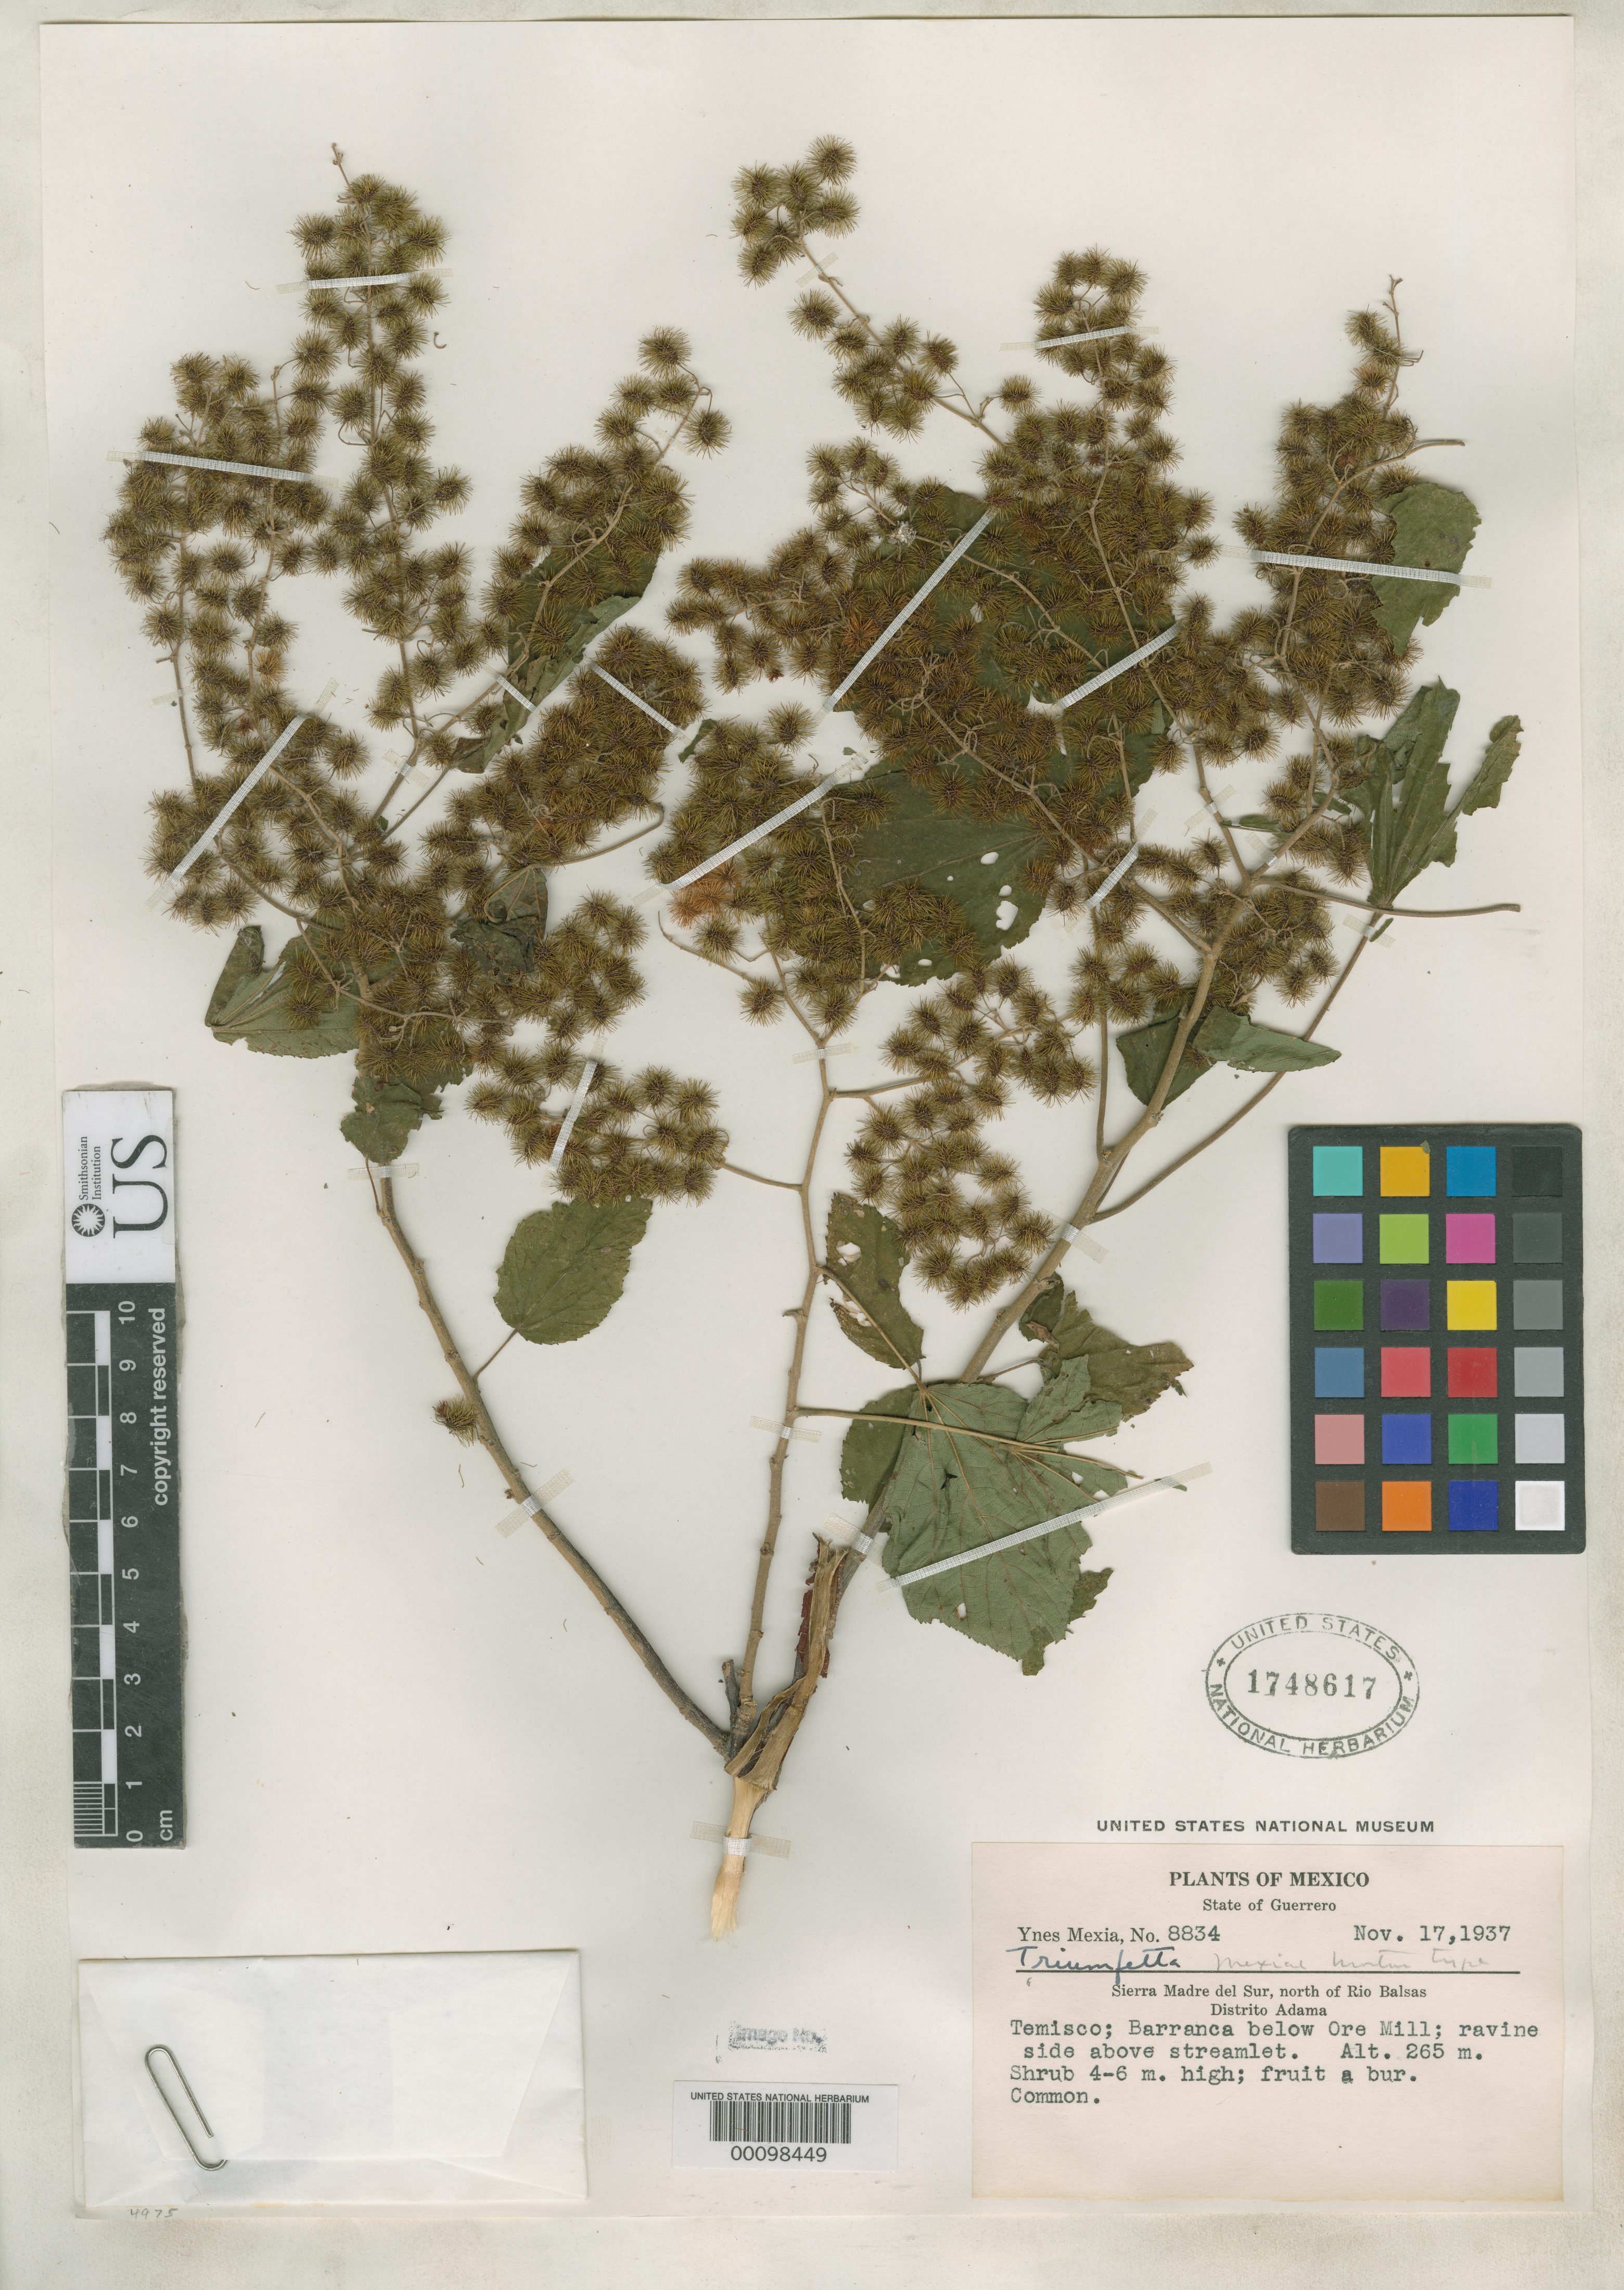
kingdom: Plantae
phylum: Tracheophyta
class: Magnoliopsida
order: Malvales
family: Malvaceae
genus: Triumfetta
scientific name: Triumfetta mexiae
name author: C.V. Morton & Lay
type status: Holotype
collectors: Y. Mexia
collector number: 8834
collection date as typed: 17 Nov 1937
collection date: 1937-11-17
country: Mexico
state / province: Guerrero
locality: Sierra Madre del Sur, N of Rio Balsas, Temisco below ore mill.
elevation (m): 1265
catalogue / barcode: US 1748617